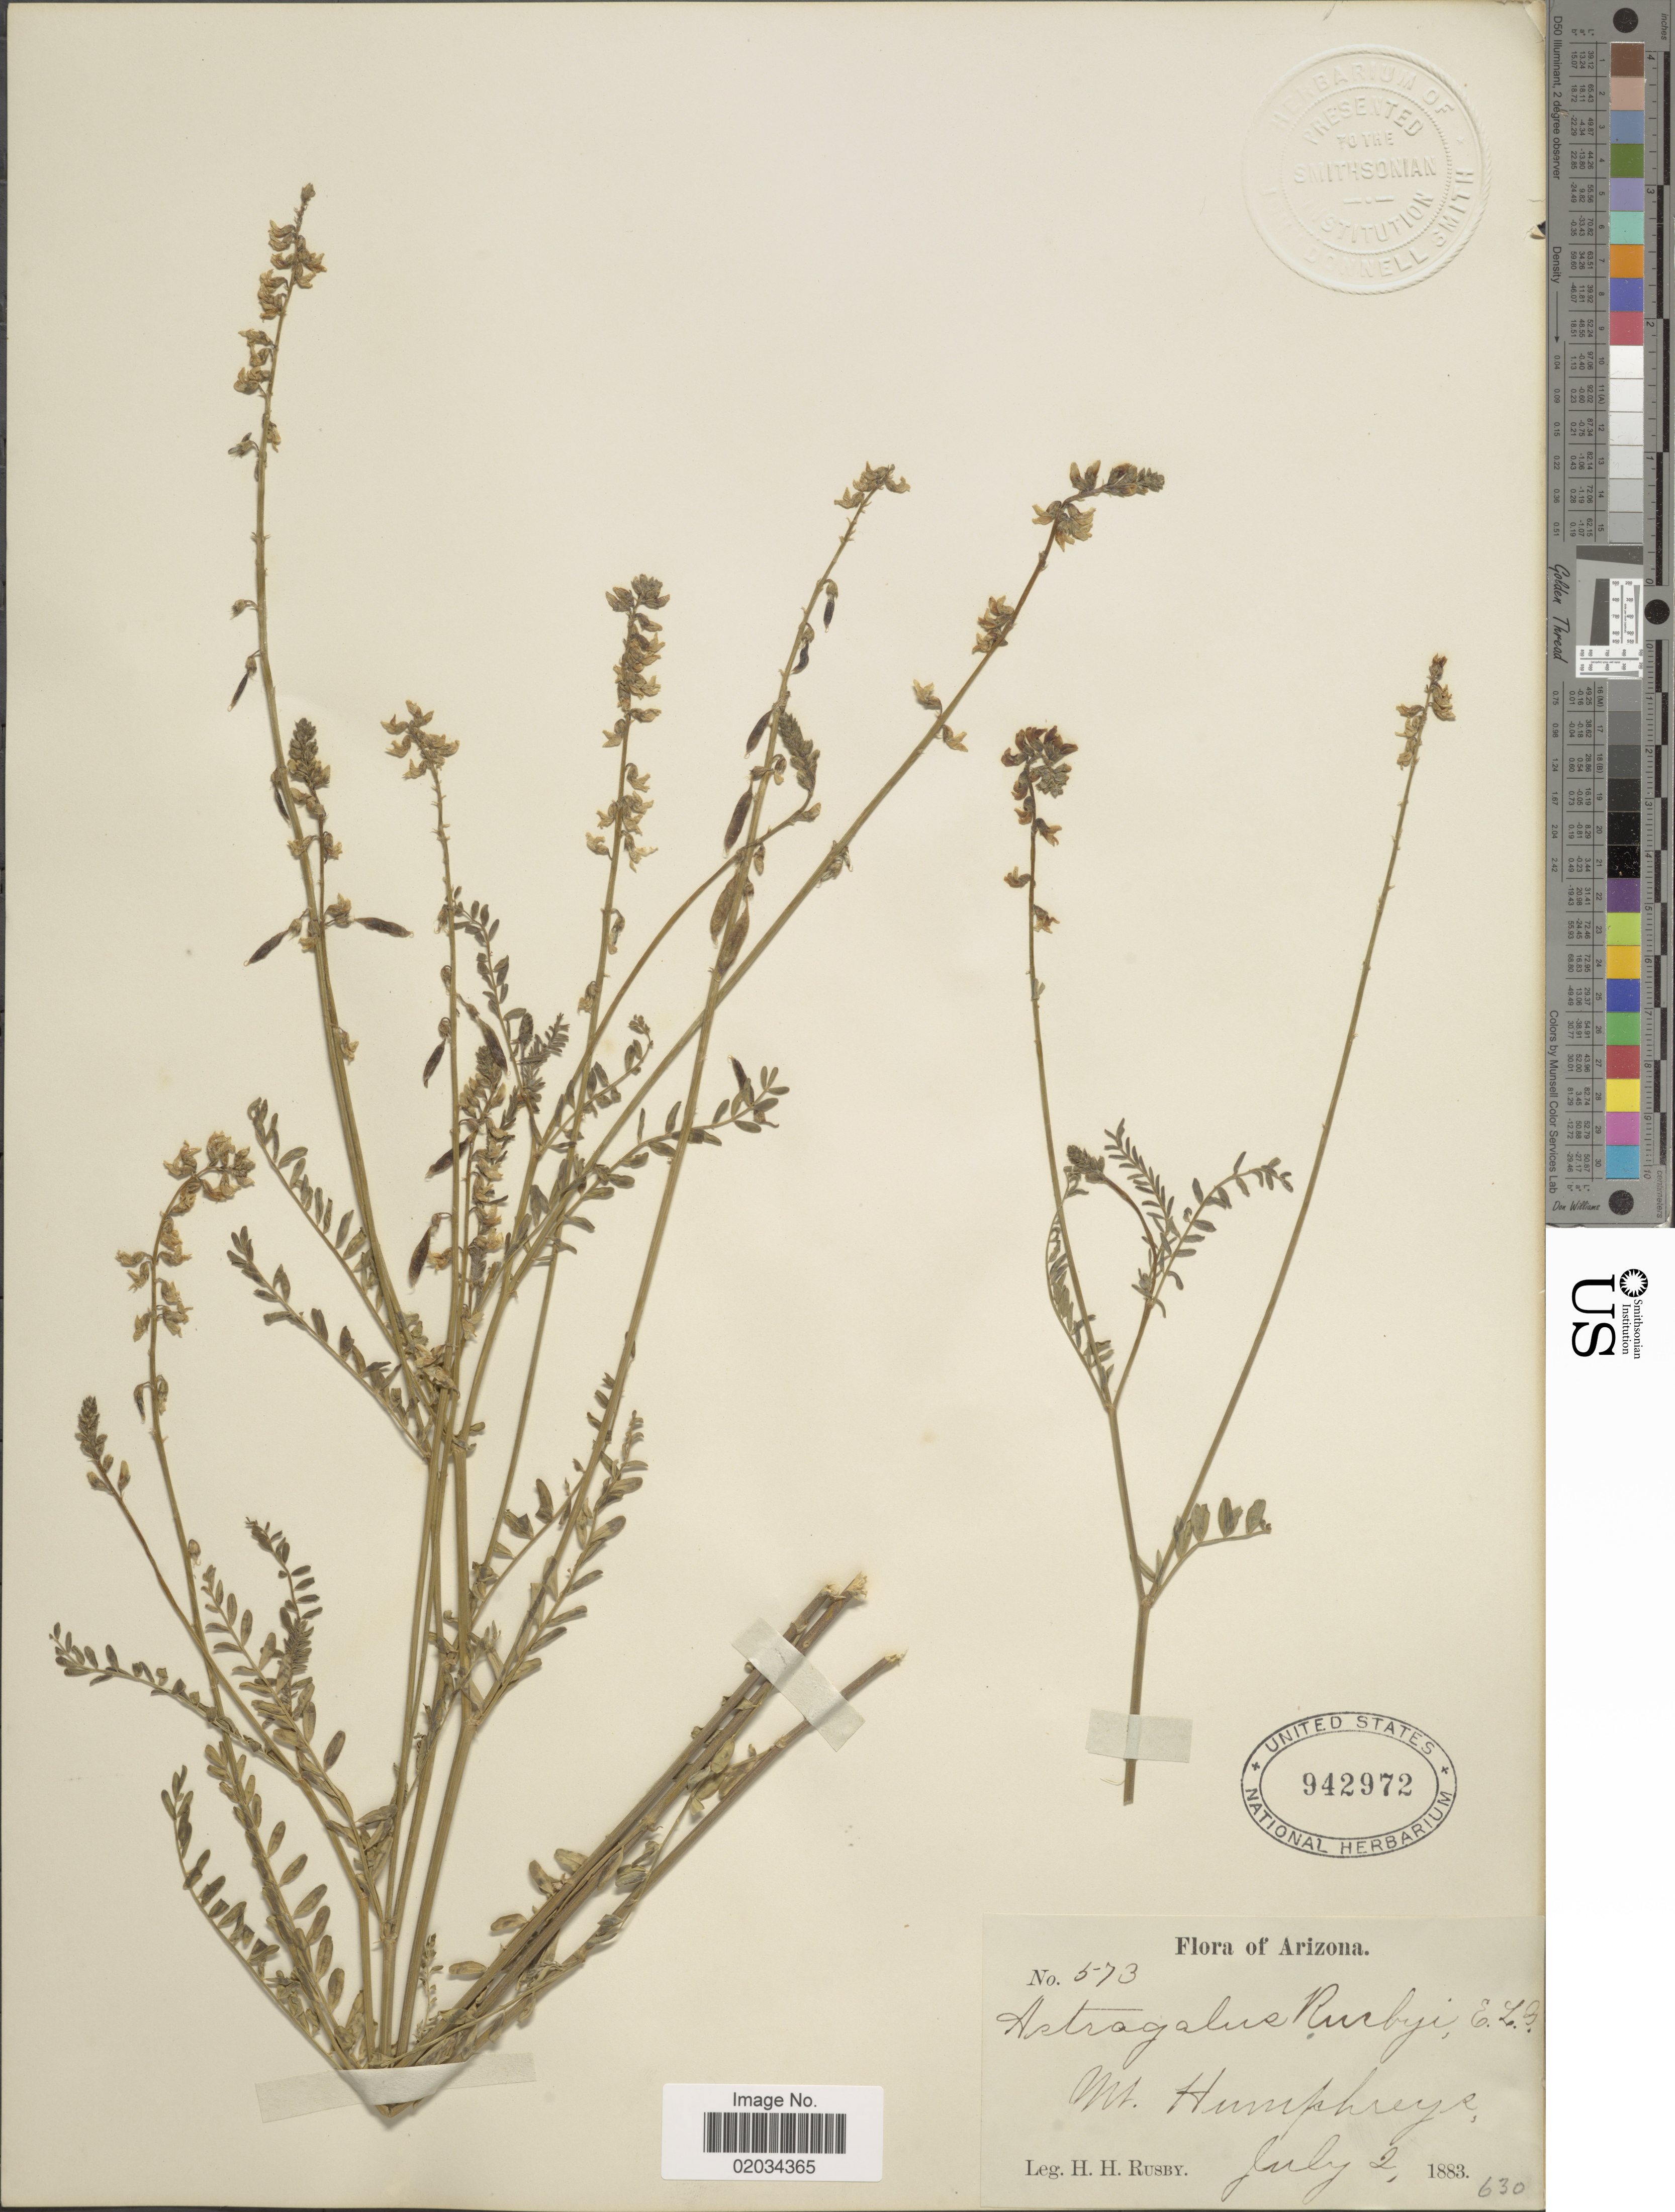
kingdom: Plantae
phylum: Tracheophyta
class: Magnoliopsida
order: Fabales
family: Fabaceae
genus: Astragalus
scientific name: Astragalus rusbyi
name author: Greene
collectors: H. H. Rusby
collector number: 573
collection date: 1883-07-02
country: United States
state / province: Arizona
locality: Mt. Humphreys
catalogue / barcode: US 942972